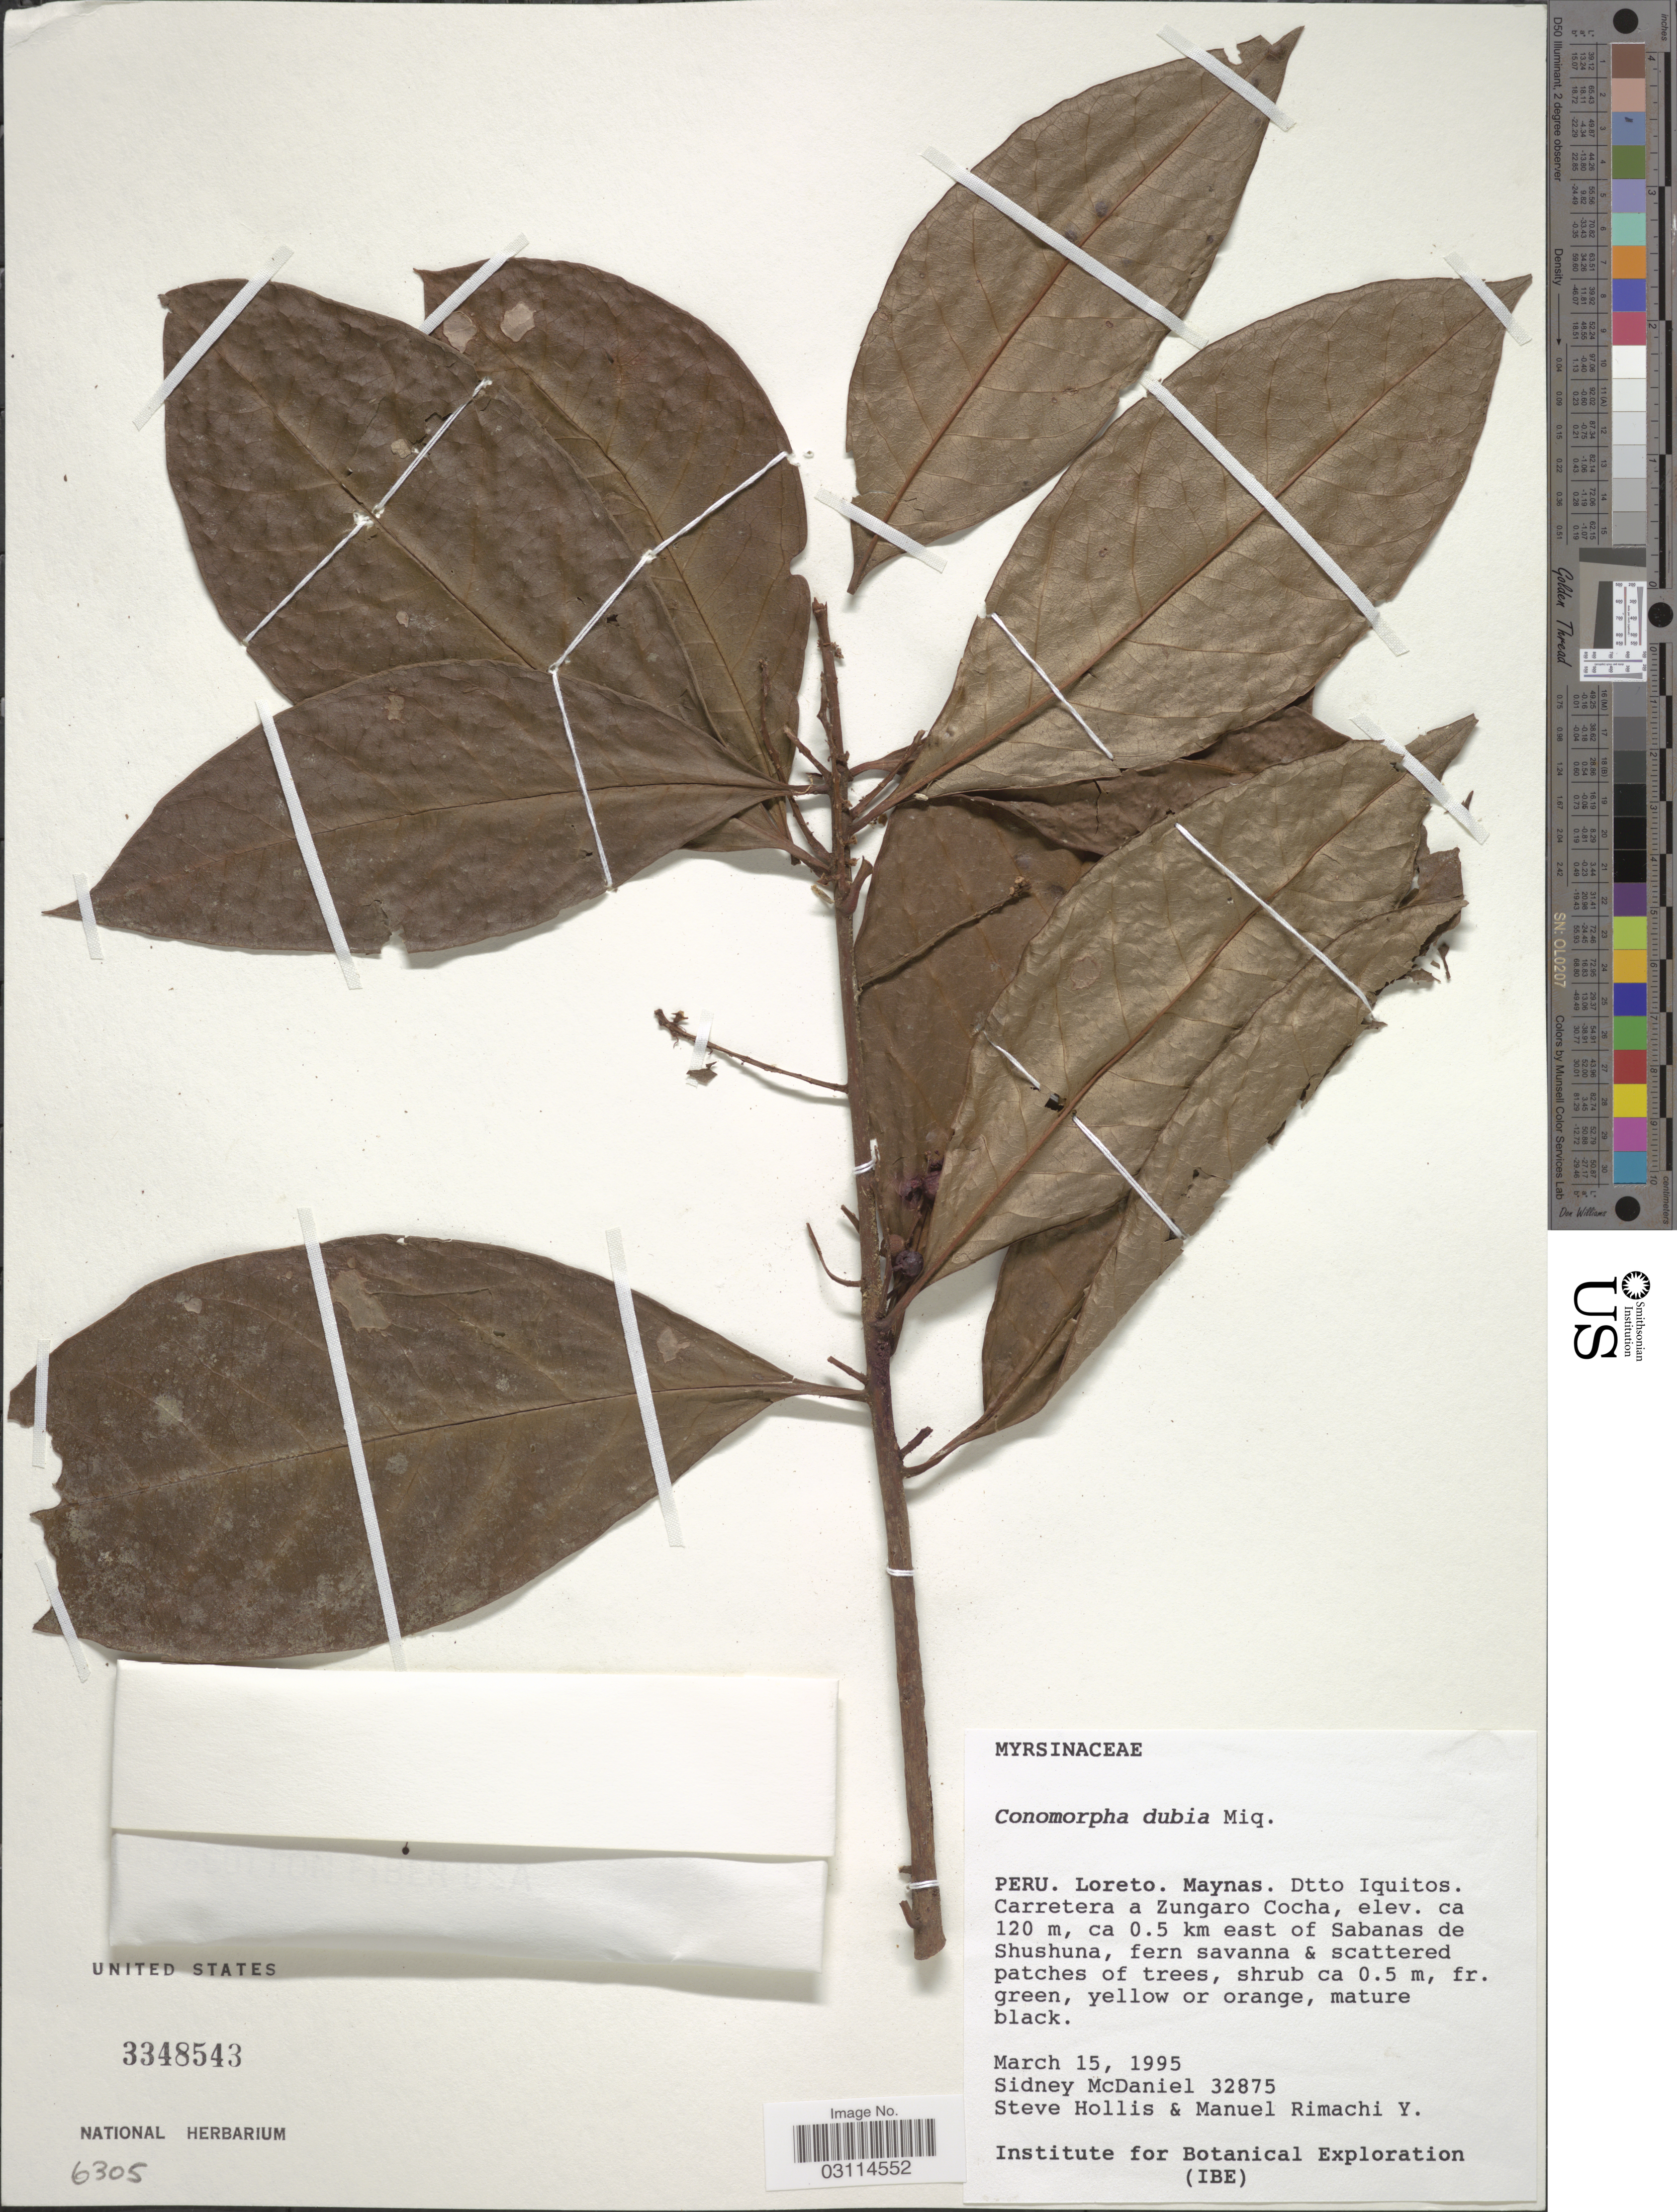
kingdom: Plantae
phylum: Tracheophyta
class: Magnoliopsida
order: Ericales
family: Primulaceae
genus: Cybianthus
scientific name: Cybianthus dubius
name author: (J.F. Macbr.) G. Agostini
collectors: S. McDaniel, S. Hollis & M. Rimachi Y.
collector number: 32875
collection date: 1995-03-15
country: Peru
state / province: Loreto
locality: Maynas. Dtto Iquitos. Carretera a Zungaro Cocha, ca. 0.5 km east of Sabanas de Shushuna.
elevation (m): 120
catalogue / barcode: US 3348543